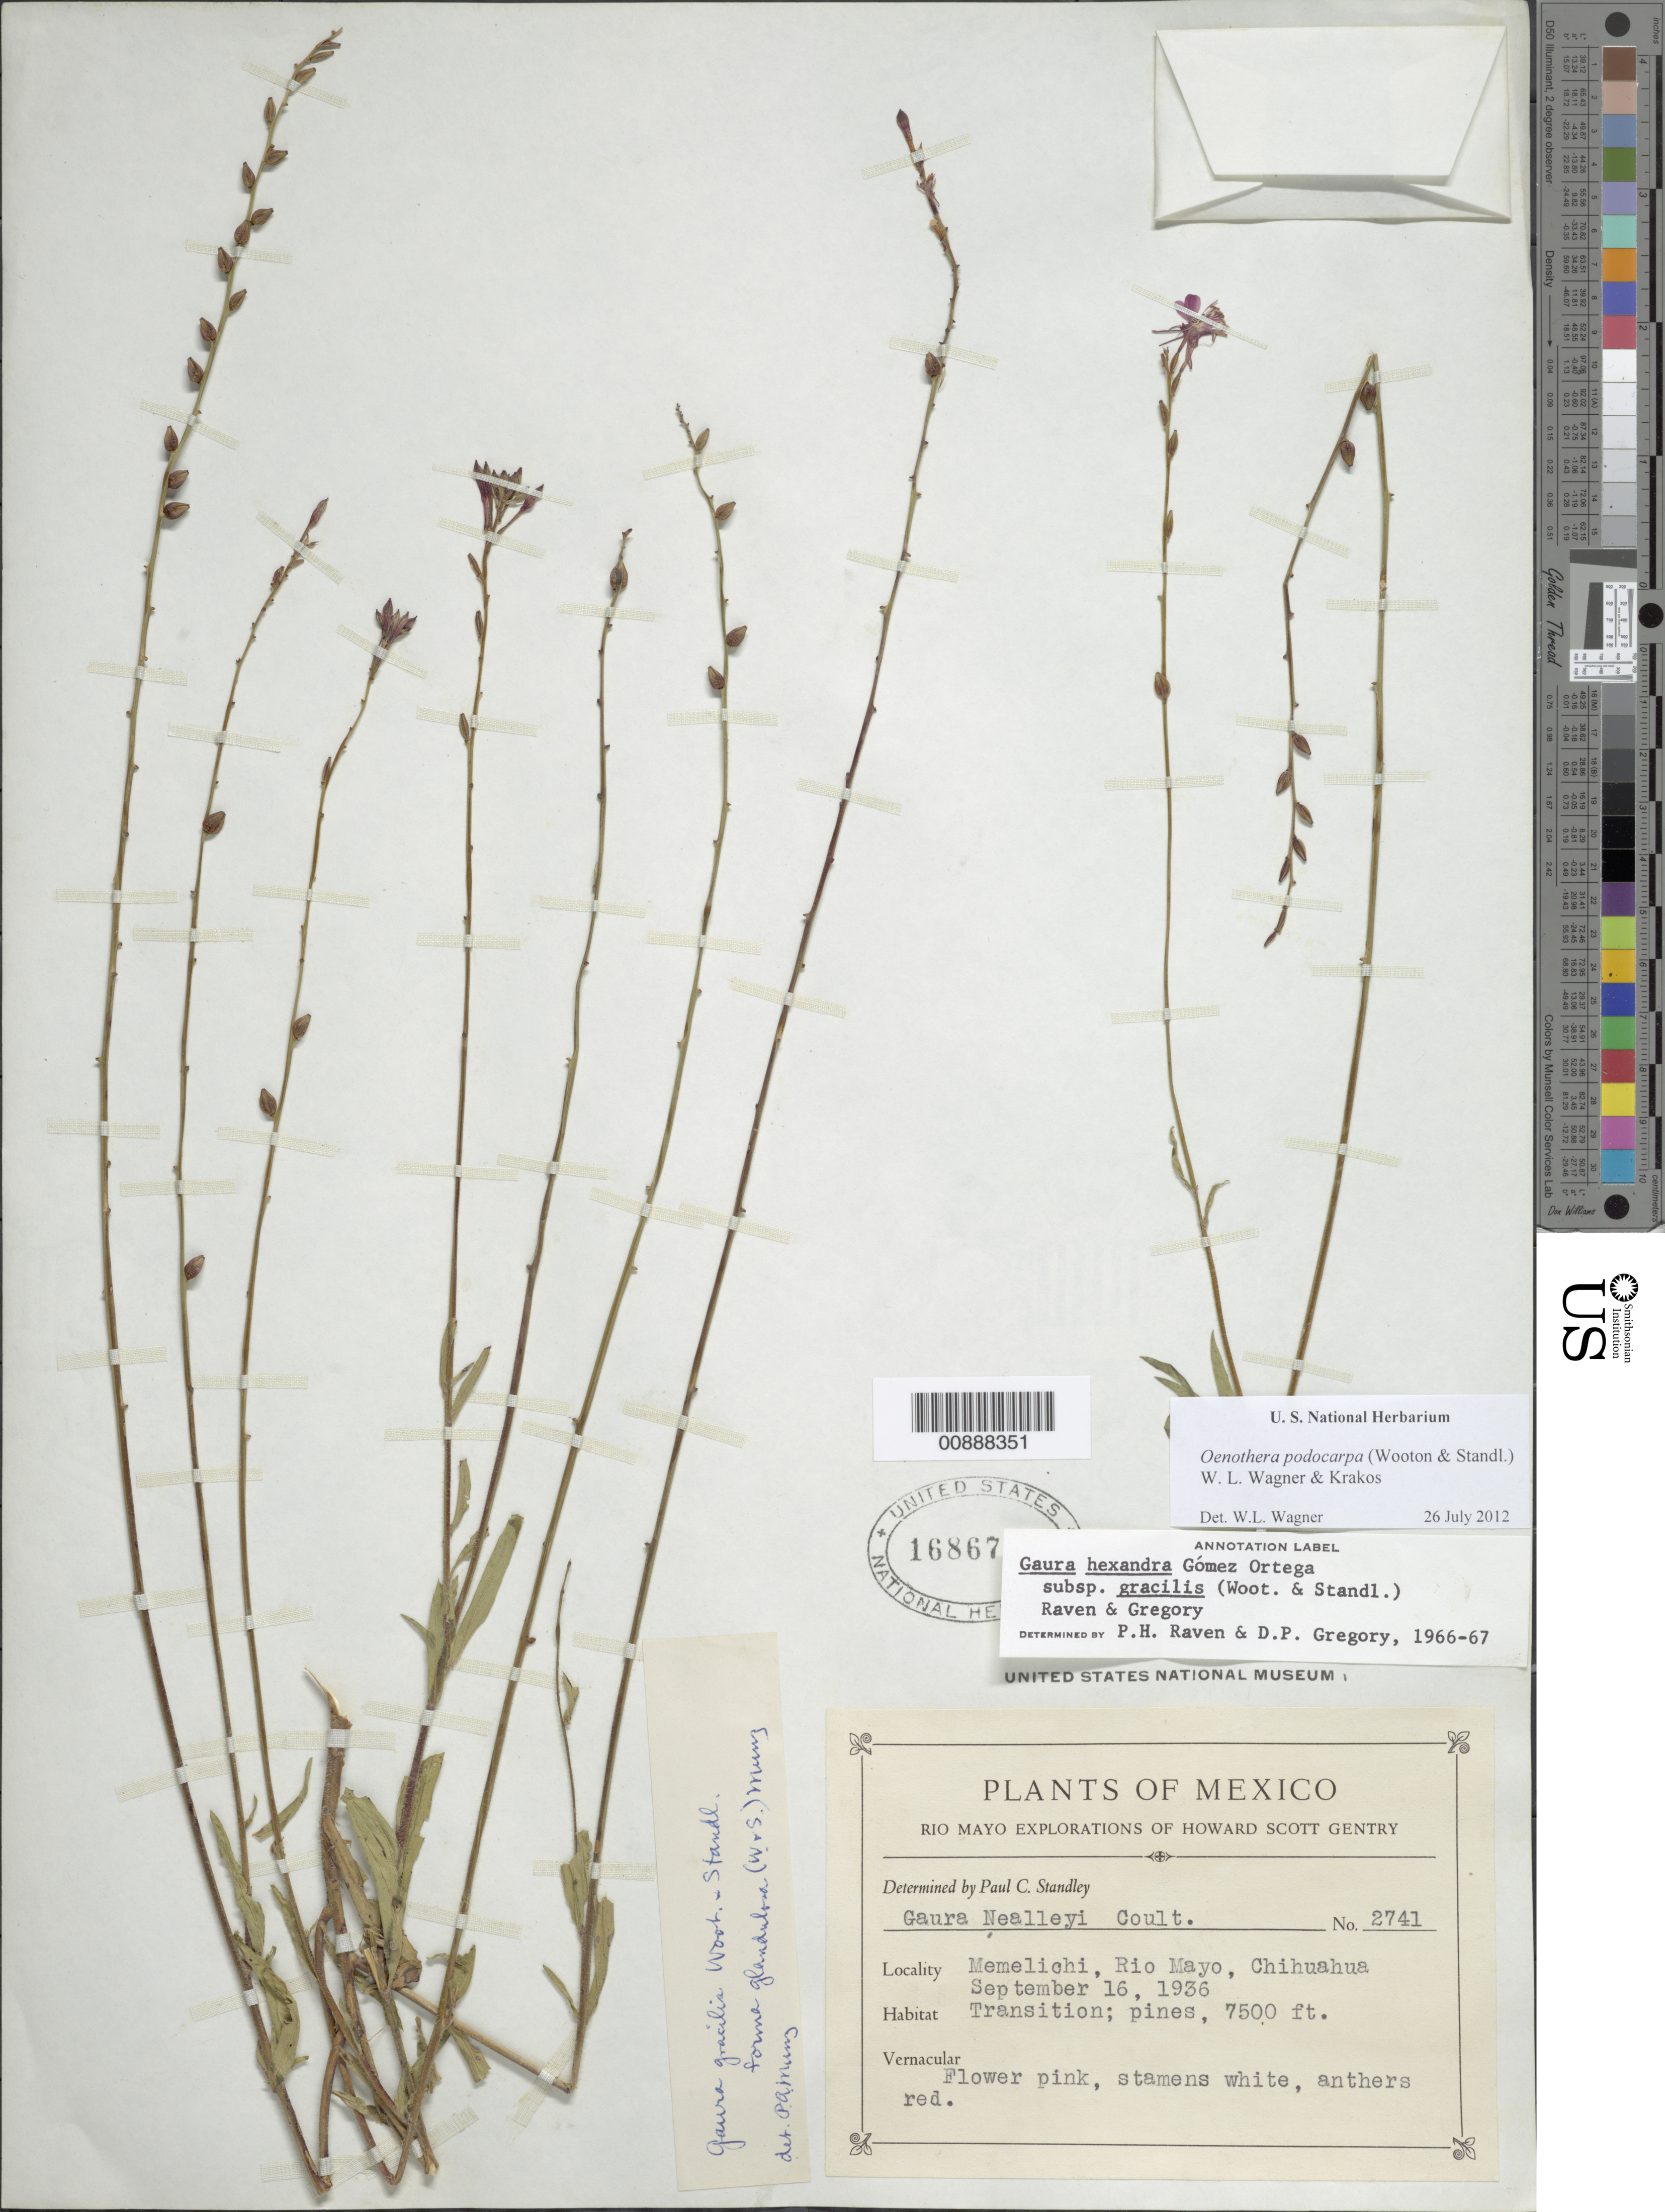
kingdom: Plantae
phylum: Tracheophyta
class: Magnoliopsida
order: Myrtales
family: Onagraceae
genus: Oenothera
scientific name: Oenothera podocarpa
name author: (Wooton & Standl.) Krakos & W.L. Wagner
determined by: Wagner, W. L., (BOT), Smithsonian Institution - National Museum of Natural History (UNITED STATES)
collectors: H. S. Gentry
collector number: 2741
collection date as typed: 16 Sep 1936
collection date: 1936-09-16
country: Mexico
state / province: Chihuahua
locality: Memelichi, Río Mayo, Chihuahua.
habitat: Transition; pines.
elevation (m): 2286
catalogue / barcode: US 1686768